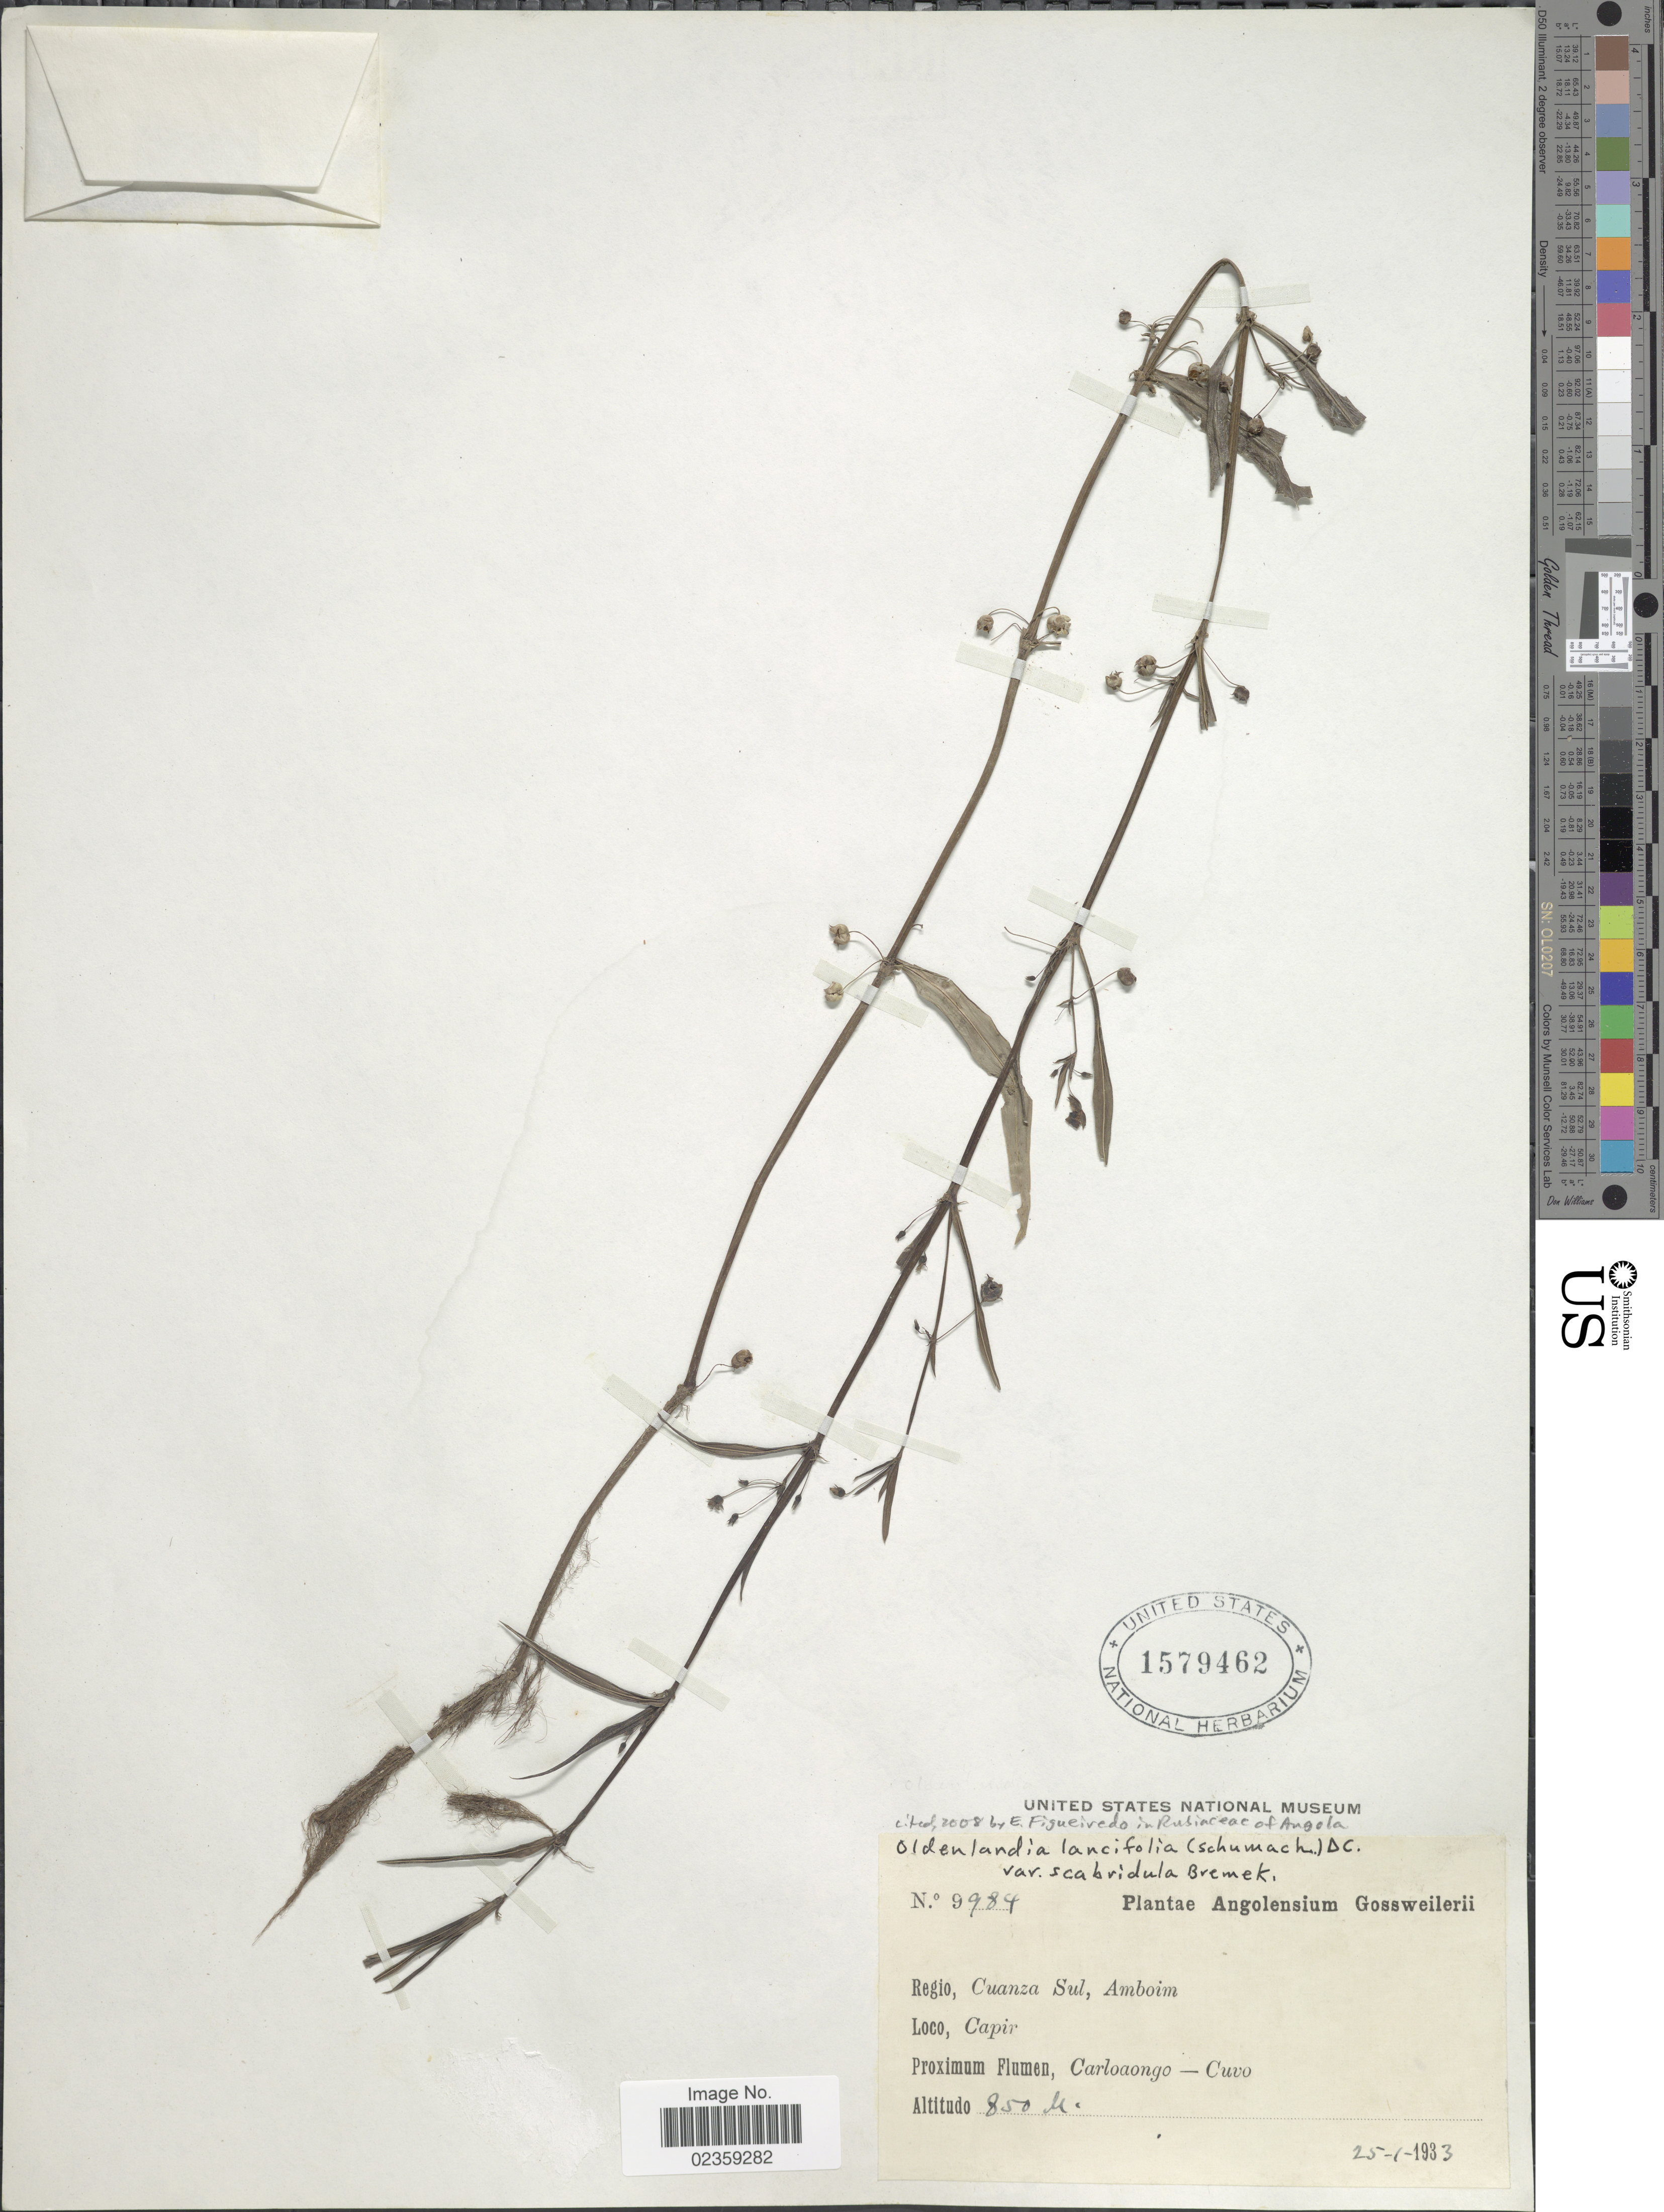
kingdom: Plantae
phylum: Tracheophyta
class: Magnoliopsida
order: Gentianales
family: Rubiaceae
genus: Oldenlandia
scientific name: Oldenlandia lancifolia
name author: (Schumach.) DC.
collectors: A. Gossweiler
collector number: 9984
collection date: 1933-01-25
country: Angola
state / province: Cuanza Sul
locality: Cuanza Sul, Amboim. Capir. Carloaongo - Cuvo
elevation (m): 850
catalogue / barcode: US 1579462